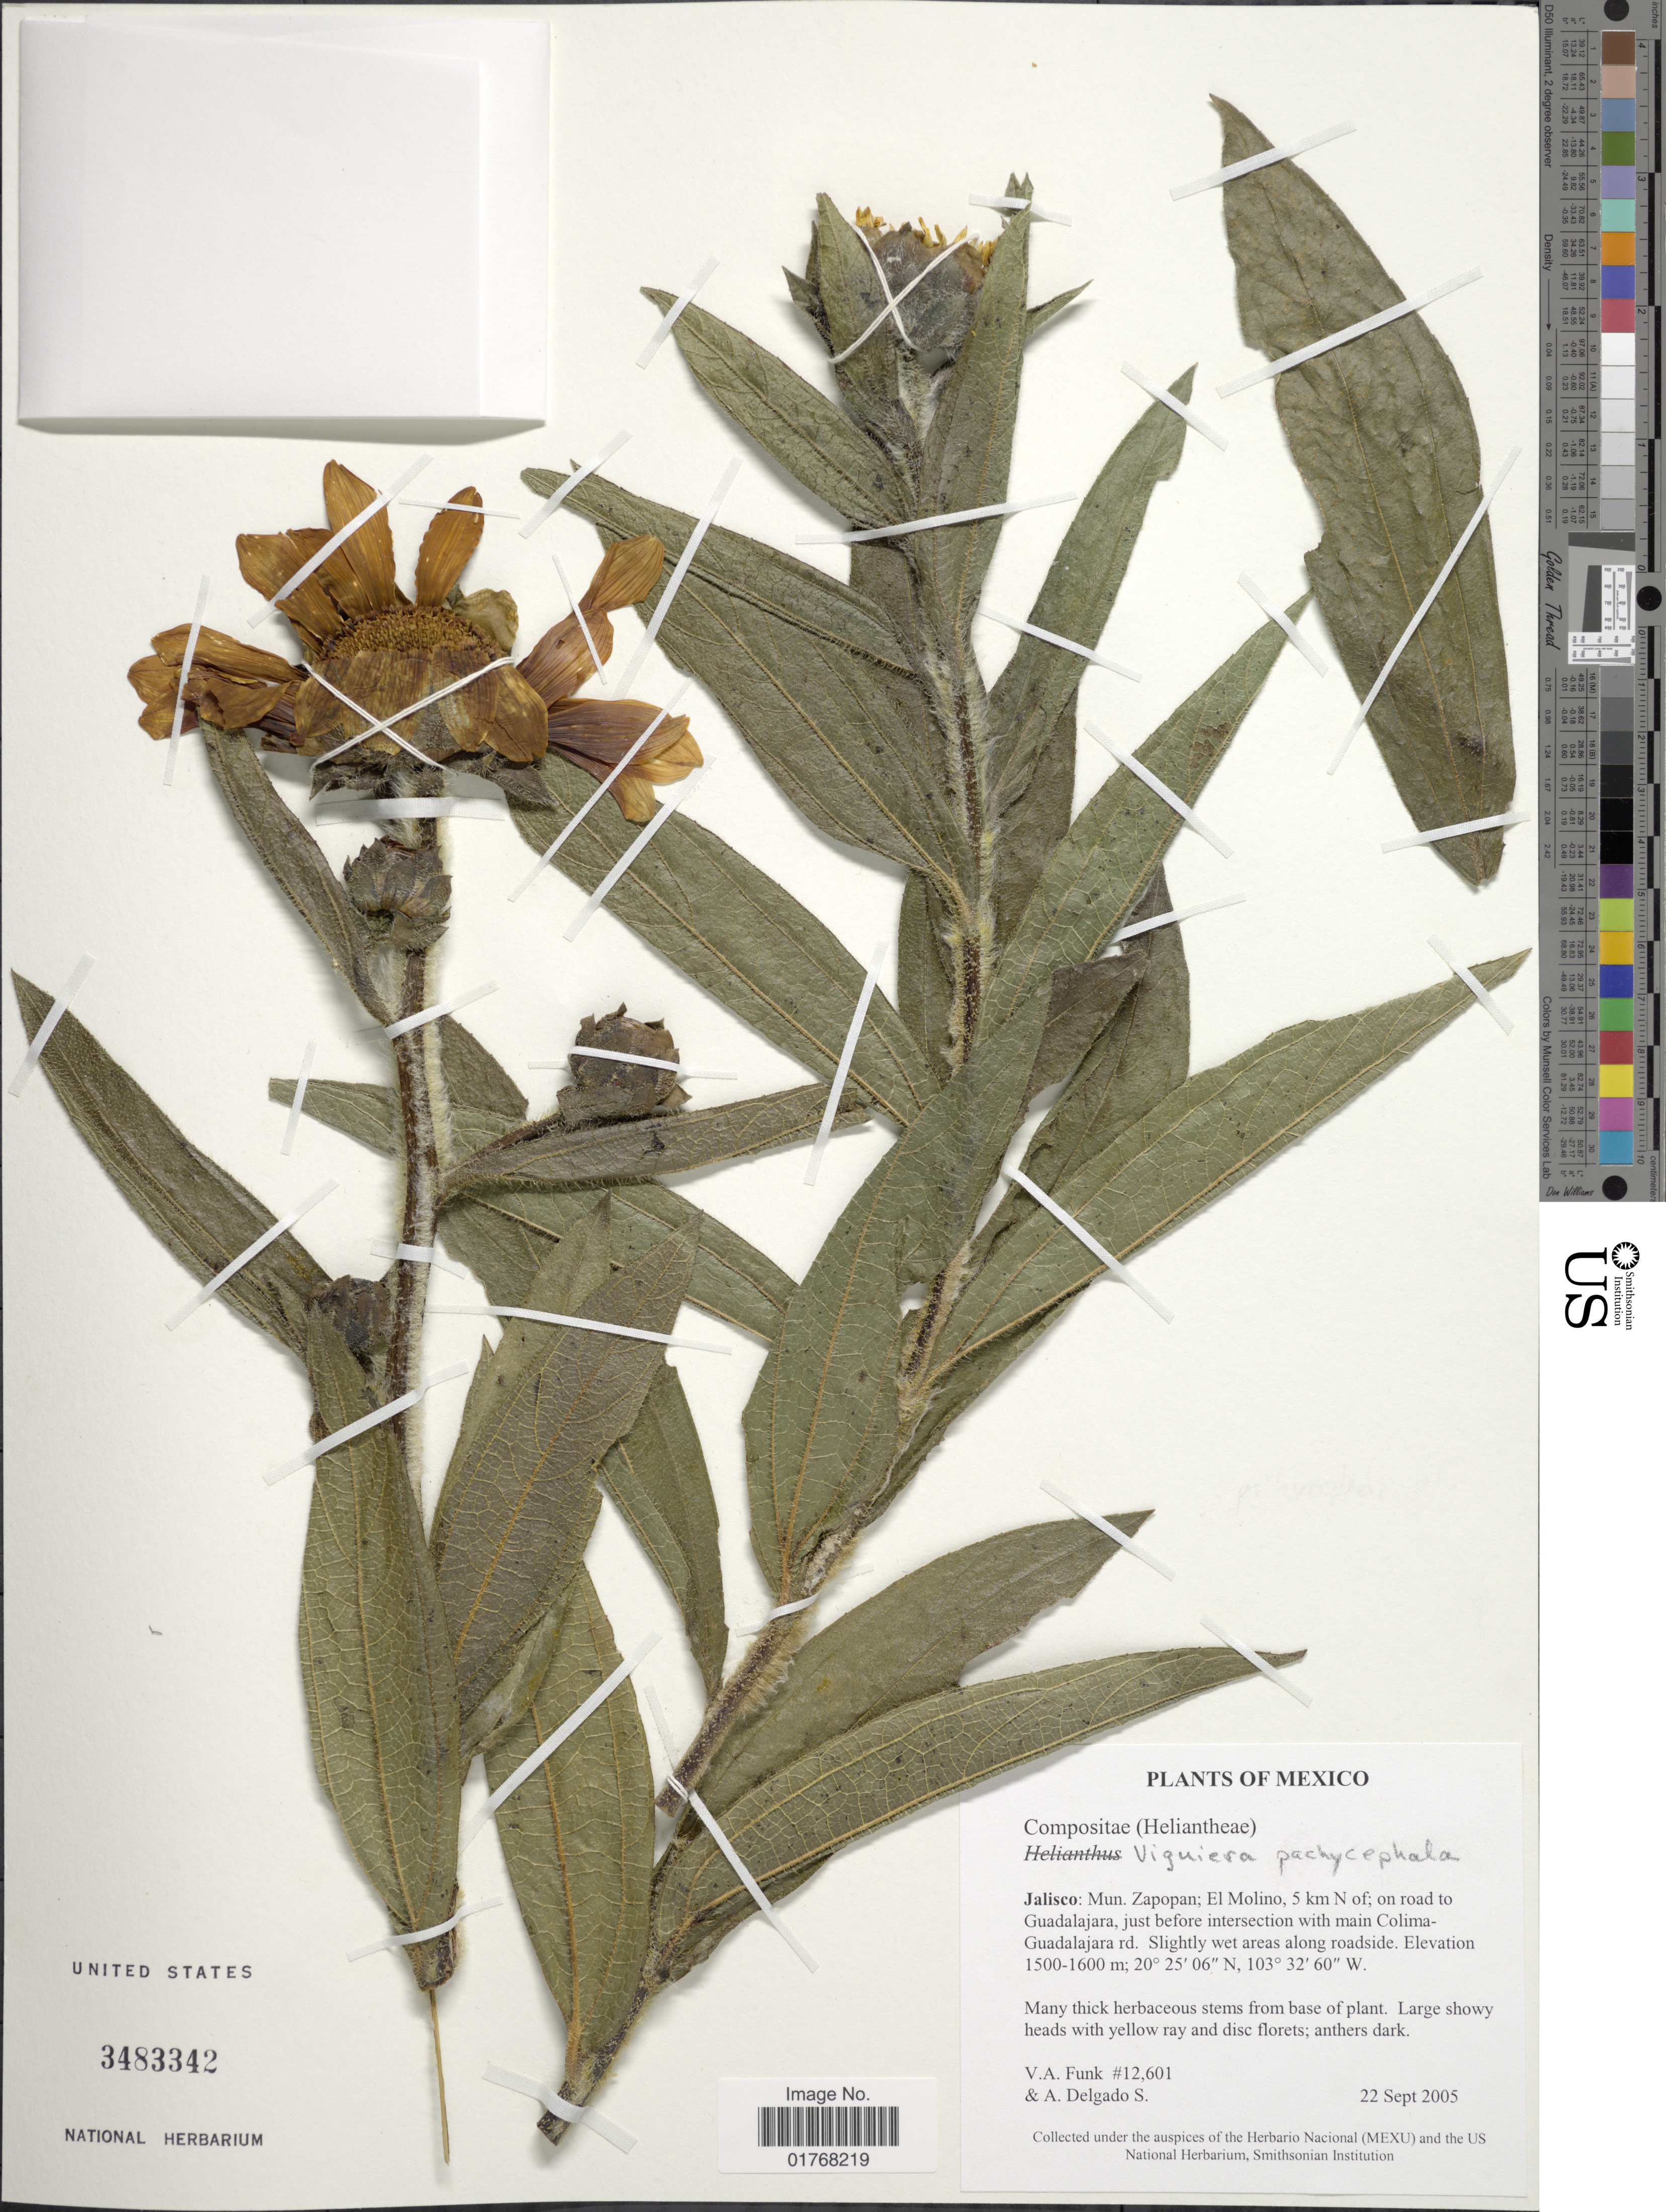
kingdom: Plantae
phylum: Tracheophyta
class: Magnoliopsida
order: Asterales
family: Asteraceae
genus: Viguiera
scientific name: Viguiera pachycephala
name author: (DC.) Hemsl.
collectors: V. Funk & A. Delgado S.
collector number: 12601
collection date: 2005-09-22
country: Mexico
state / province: Jalisco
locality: Mun Zapopan; El Molino, 5 km N of; on road to Guadalajara, just before intersection with main Colima-Guadalajara rd. Slightly wet areas along roadsides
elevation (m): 1500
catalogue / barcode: US 3483342